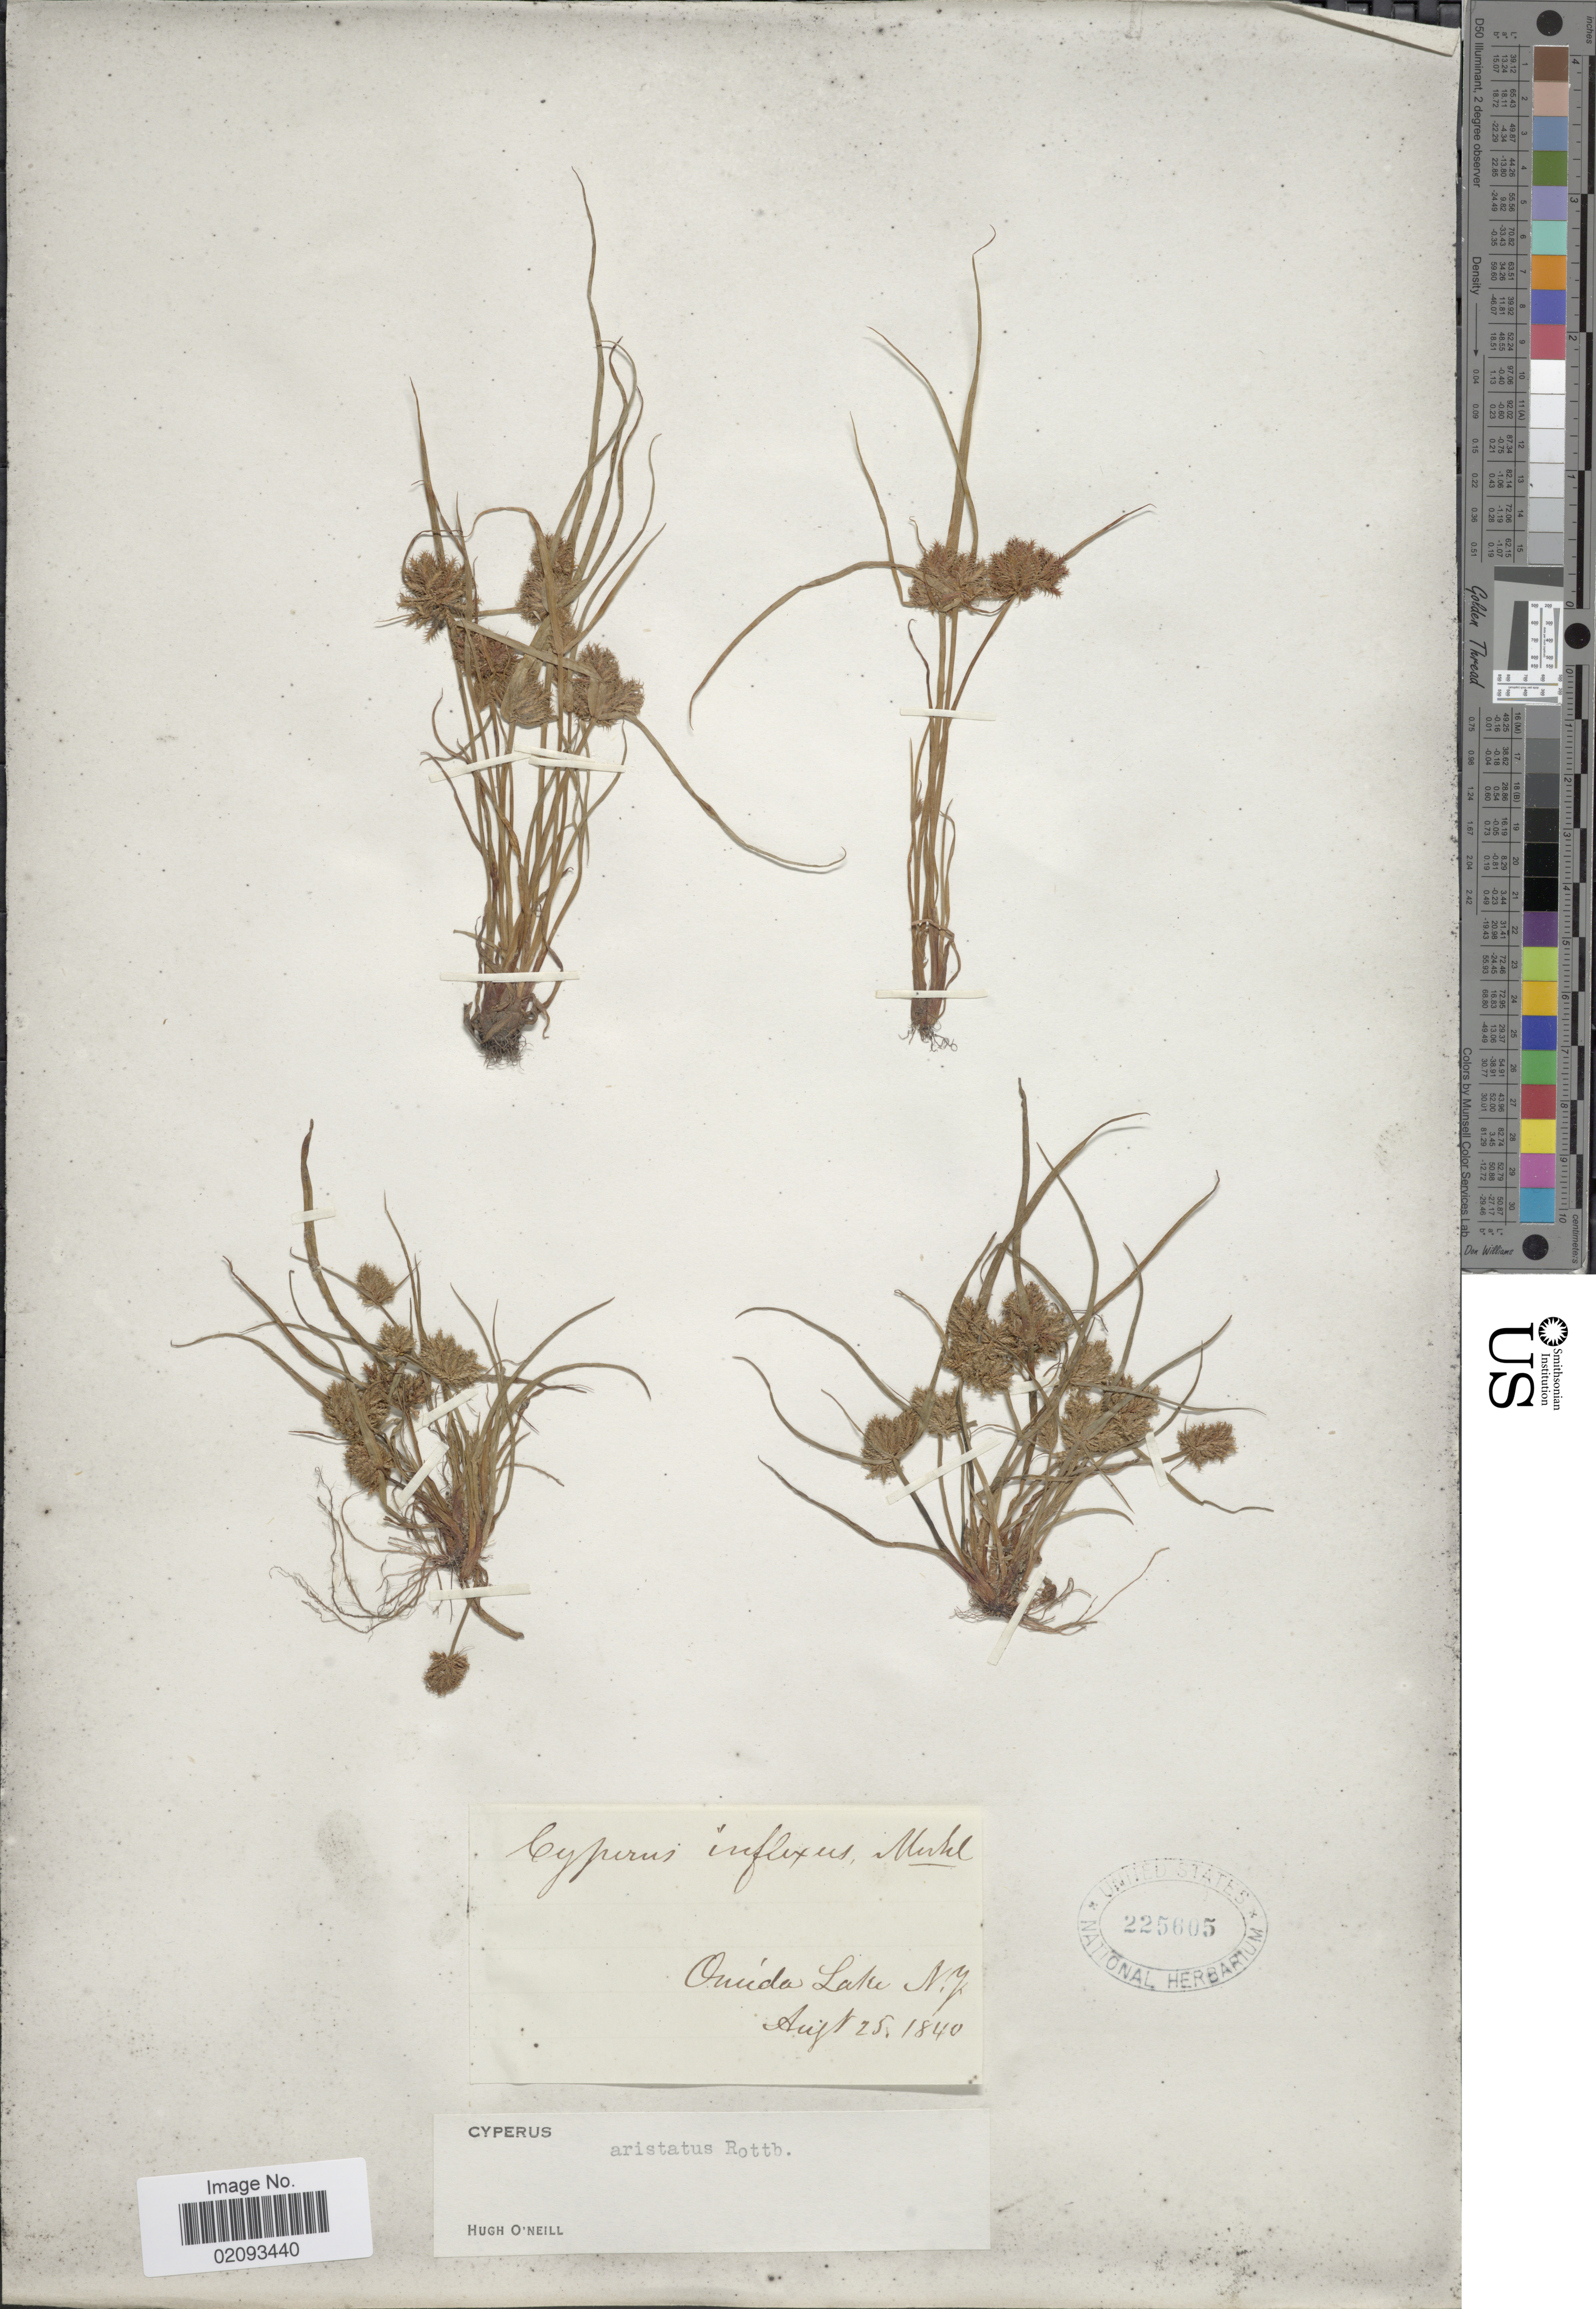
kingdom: Plantae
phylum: Tracheophyta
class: Liliopsida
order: Poales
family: Cyperaceae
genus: Cyperus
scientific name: Cyperus squarrosus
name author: L.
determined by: Strong, Mark T., (BOT), Smithsonian Institution - National Museum of Natural History (UNITED STATES)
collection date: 1840-08-25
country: United States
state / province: New York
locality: Oneida Lake, N.Y.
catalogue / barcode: US 225605